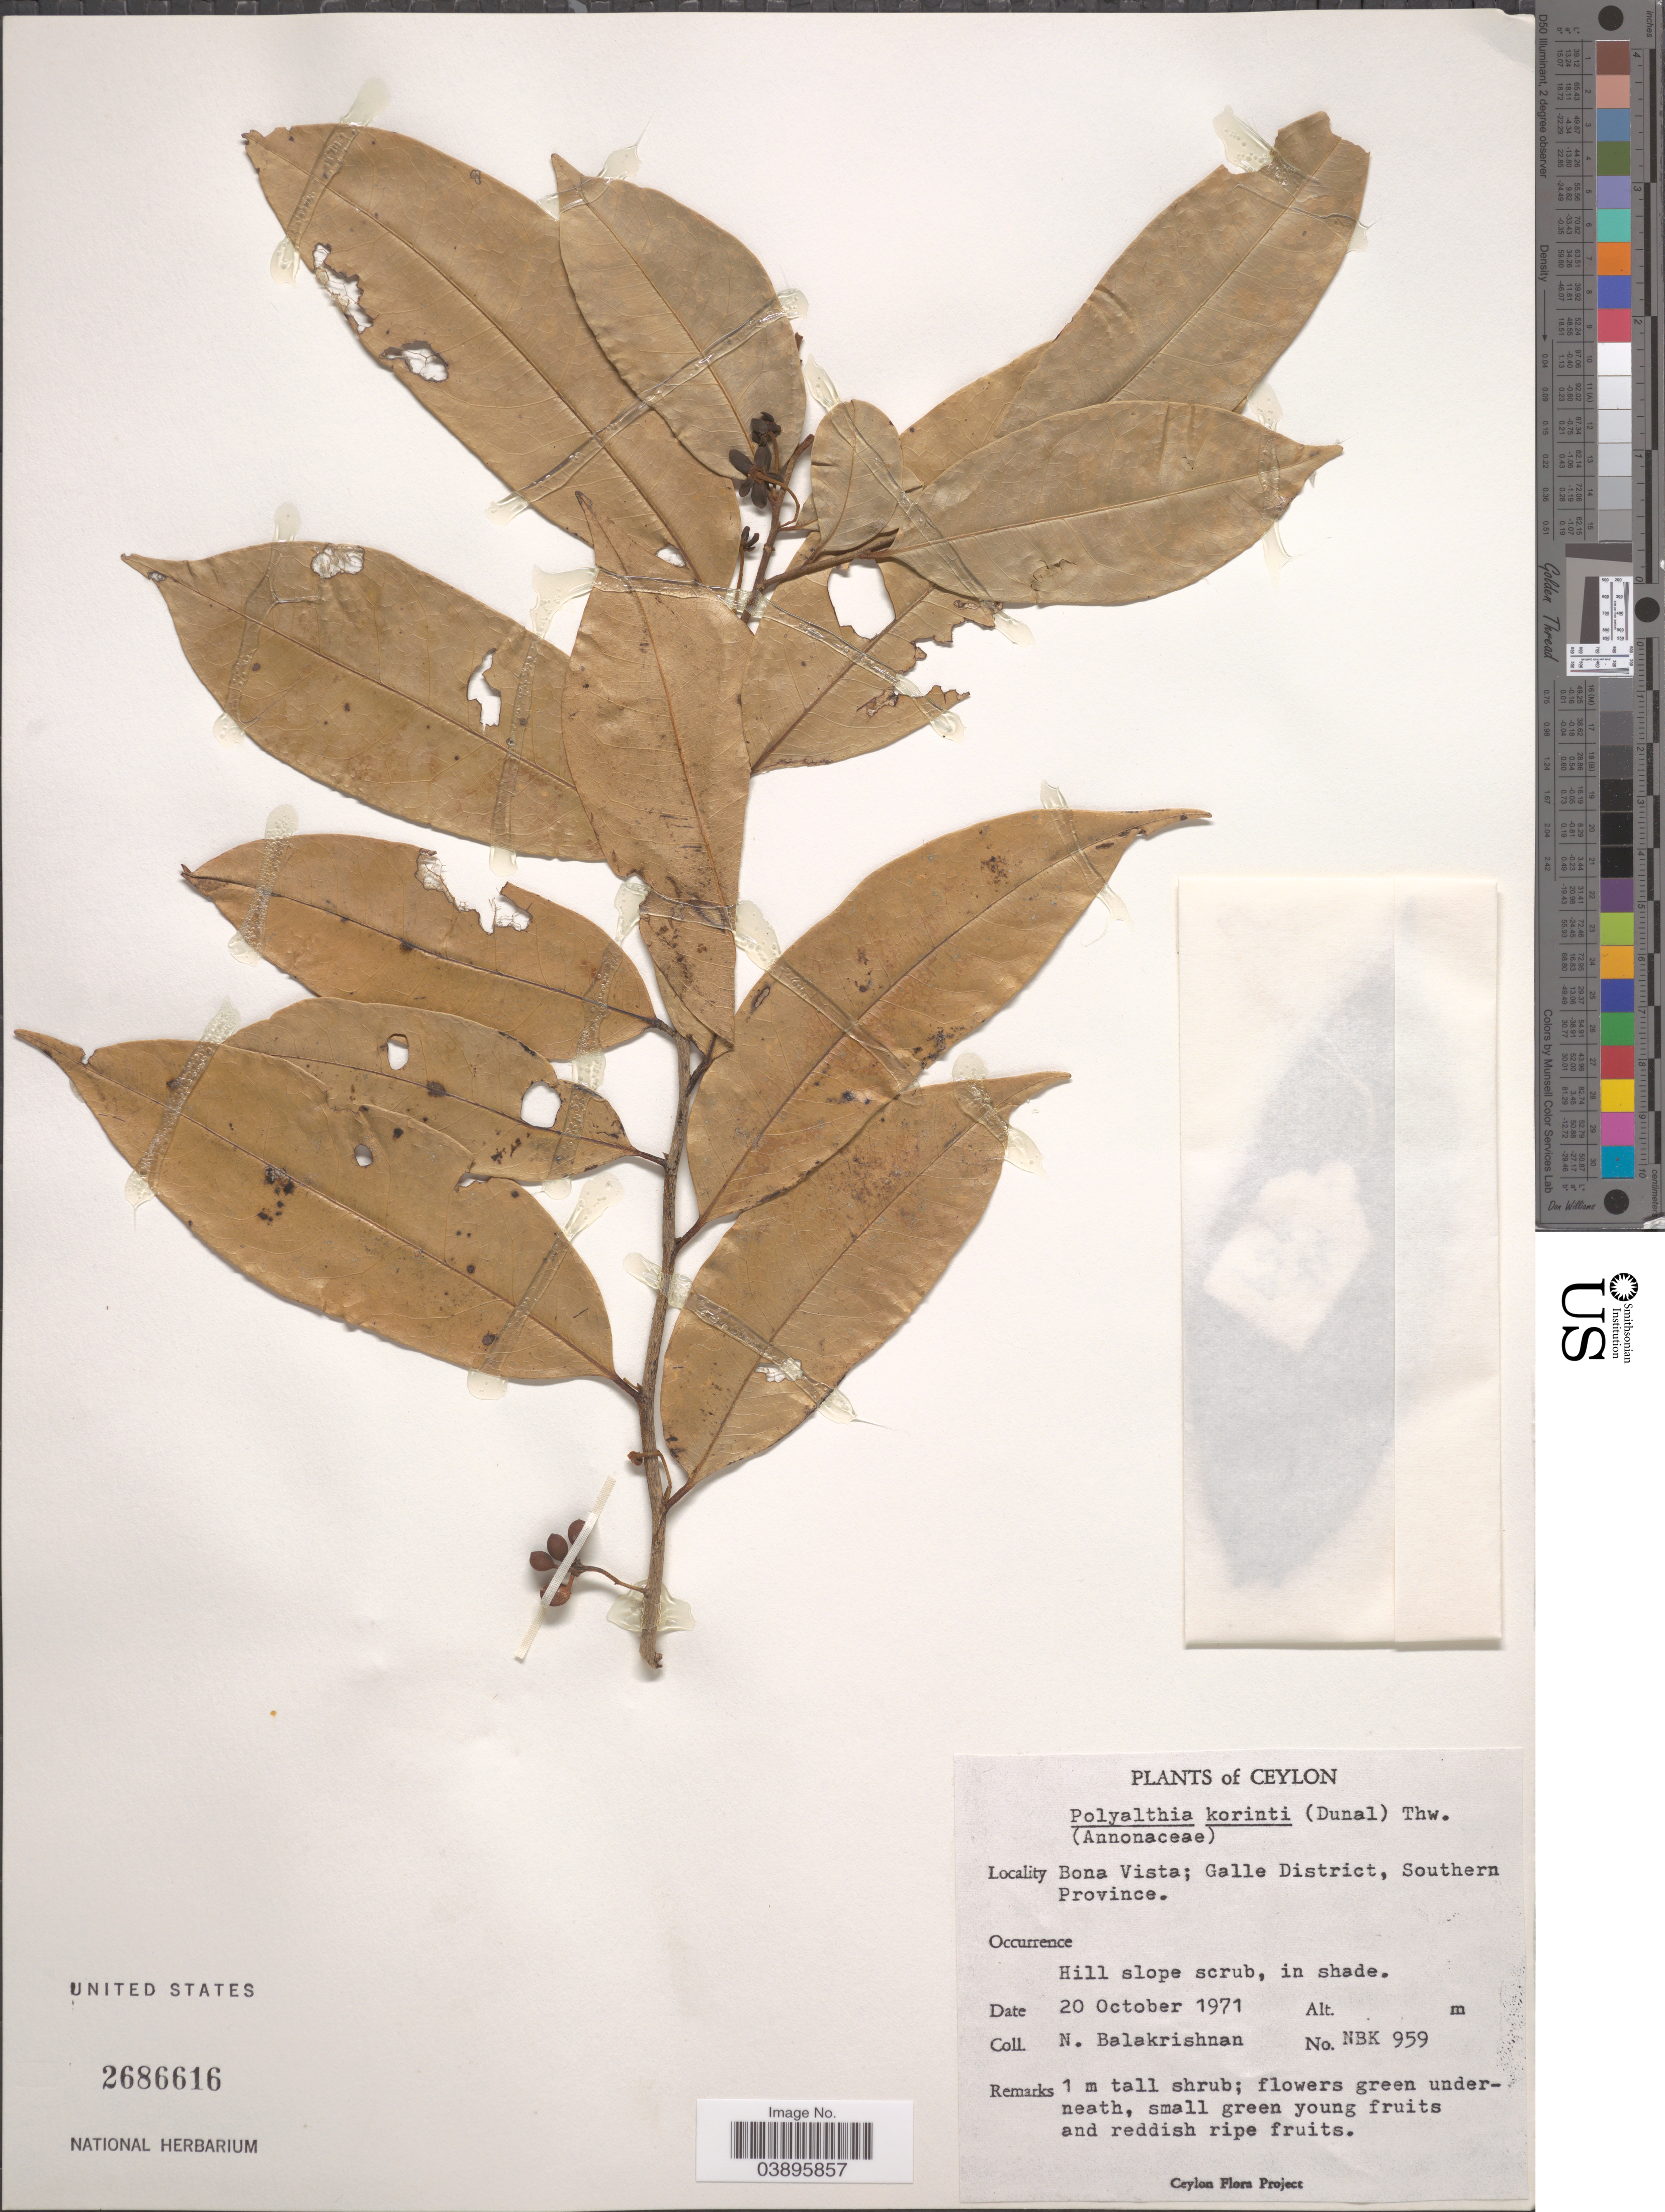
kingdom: Plantae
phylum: Tracheophyta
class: Magnoliopsida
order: Magnoliales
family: Annonaceae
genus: Polyalthia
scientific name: Polyalthia korinti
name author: (Dunal) Thwaites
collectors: N. Balakrishnan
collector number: NBK 959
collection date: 1971-10-20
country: Sri Lanka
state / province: Southern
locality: Ceylon. Bona Vista; Galle District.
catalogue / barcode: US 2686616